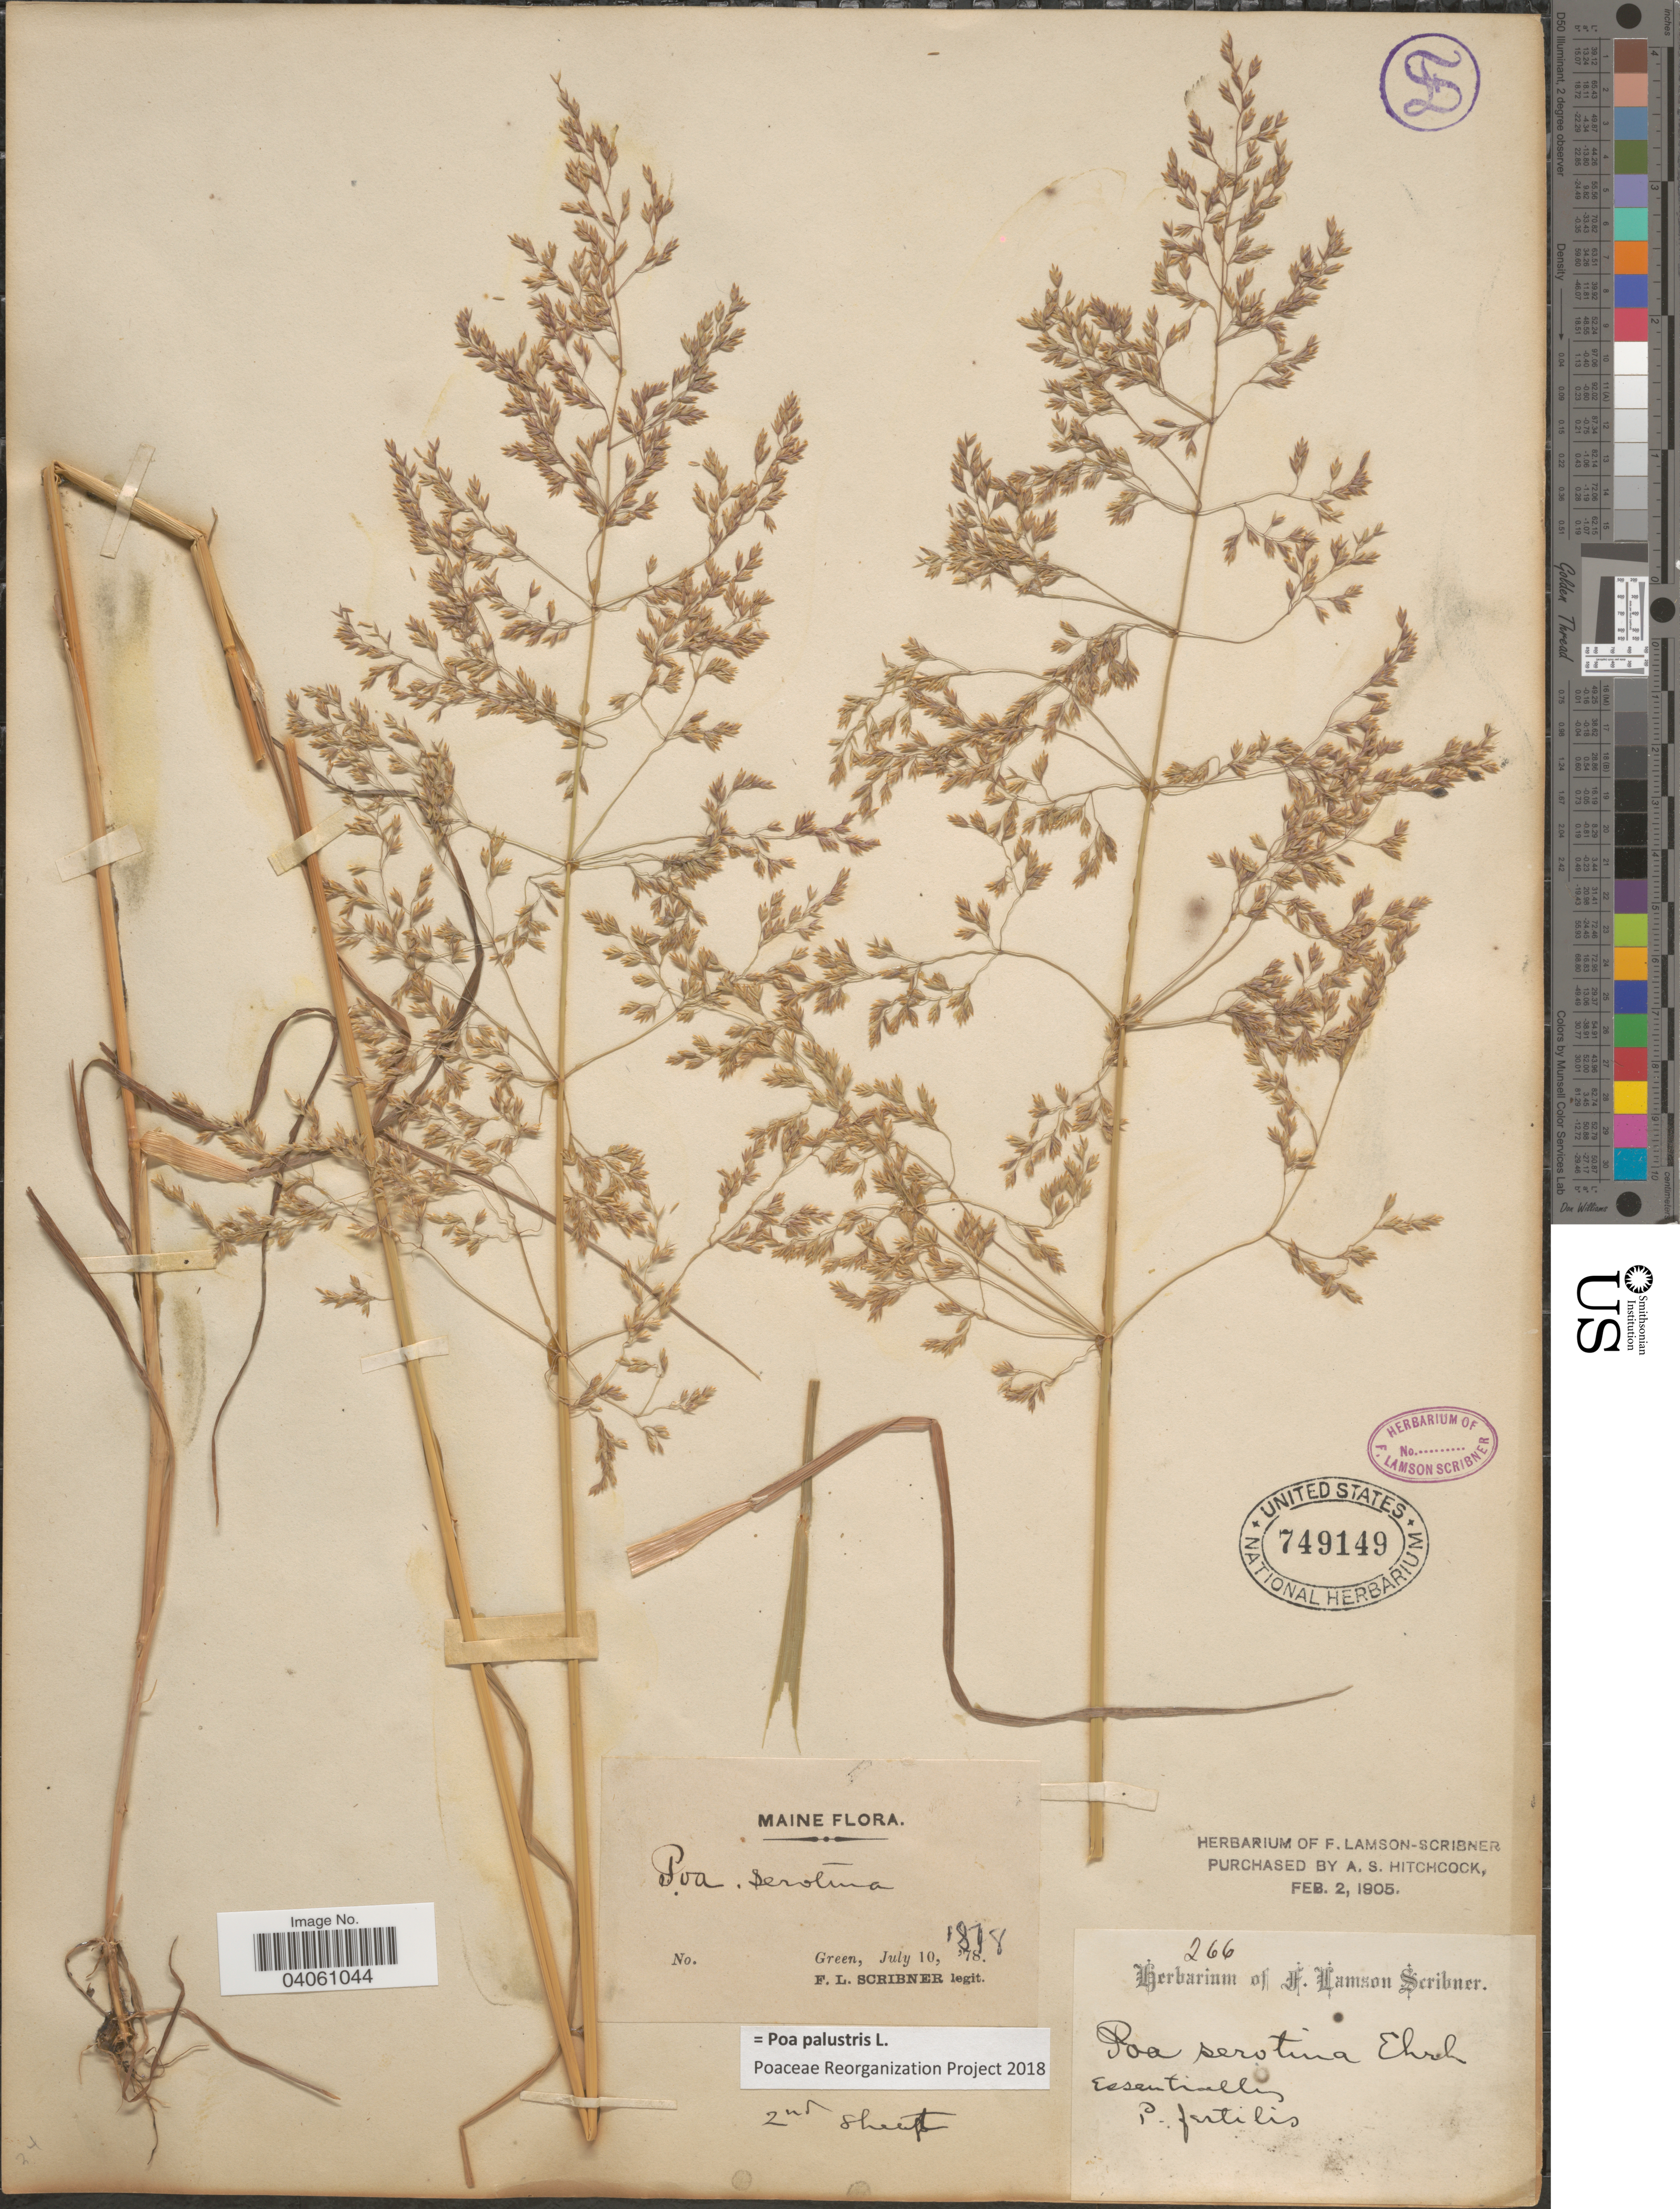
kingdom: Plantae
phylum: Tracheophyta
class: Liliopsida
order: Poales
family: Poaceae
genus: Poa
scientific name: Poa palustris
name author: L.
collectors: F. Lamson-Scribner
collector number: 266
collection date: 1878-07-10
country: United States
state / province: Maine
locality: Green.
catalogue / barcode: US 749149